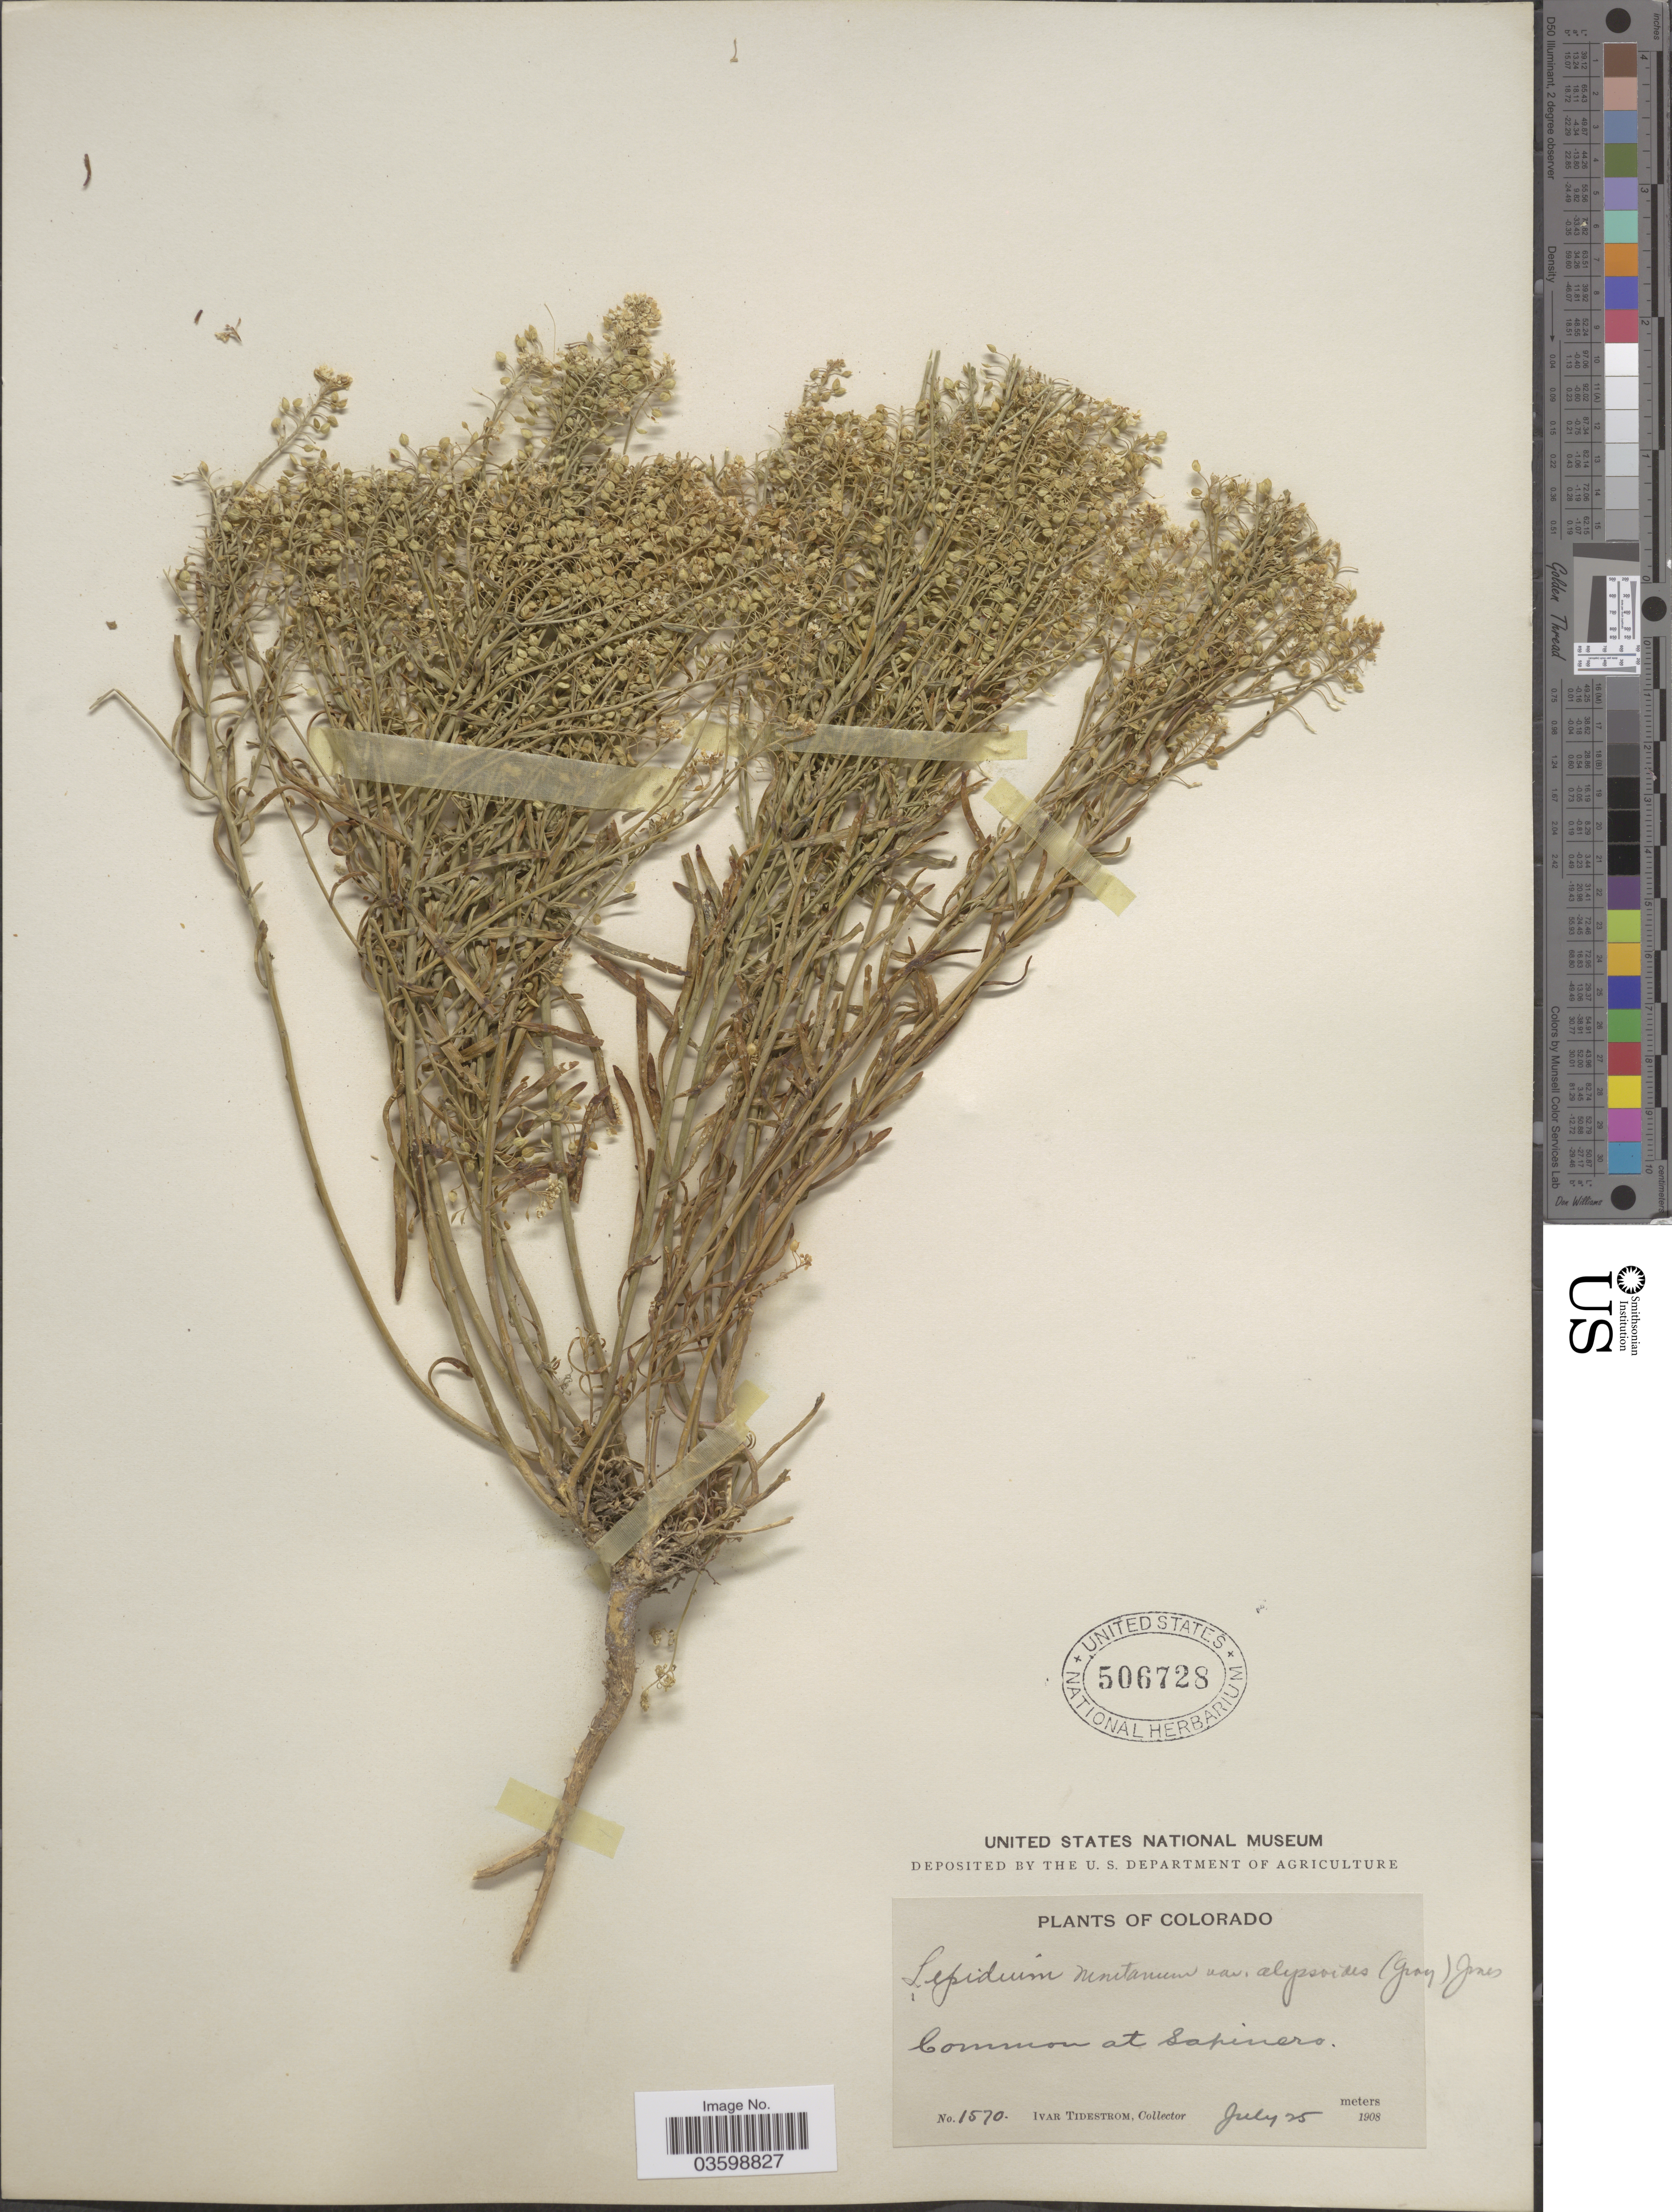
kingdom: Plantae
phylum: Tracheophyta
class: Magnoliopsida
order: Brassicales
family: Brassicaceae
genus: Lepidium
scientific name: Lepidium montanum var. alyssoides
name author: (A. Gray) M.E. Jones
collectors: I. F. Tidestrom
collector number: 1570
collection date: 1908-07-25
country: United States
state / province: Colorado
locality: Common at Sapinero.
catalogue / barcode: US 506728